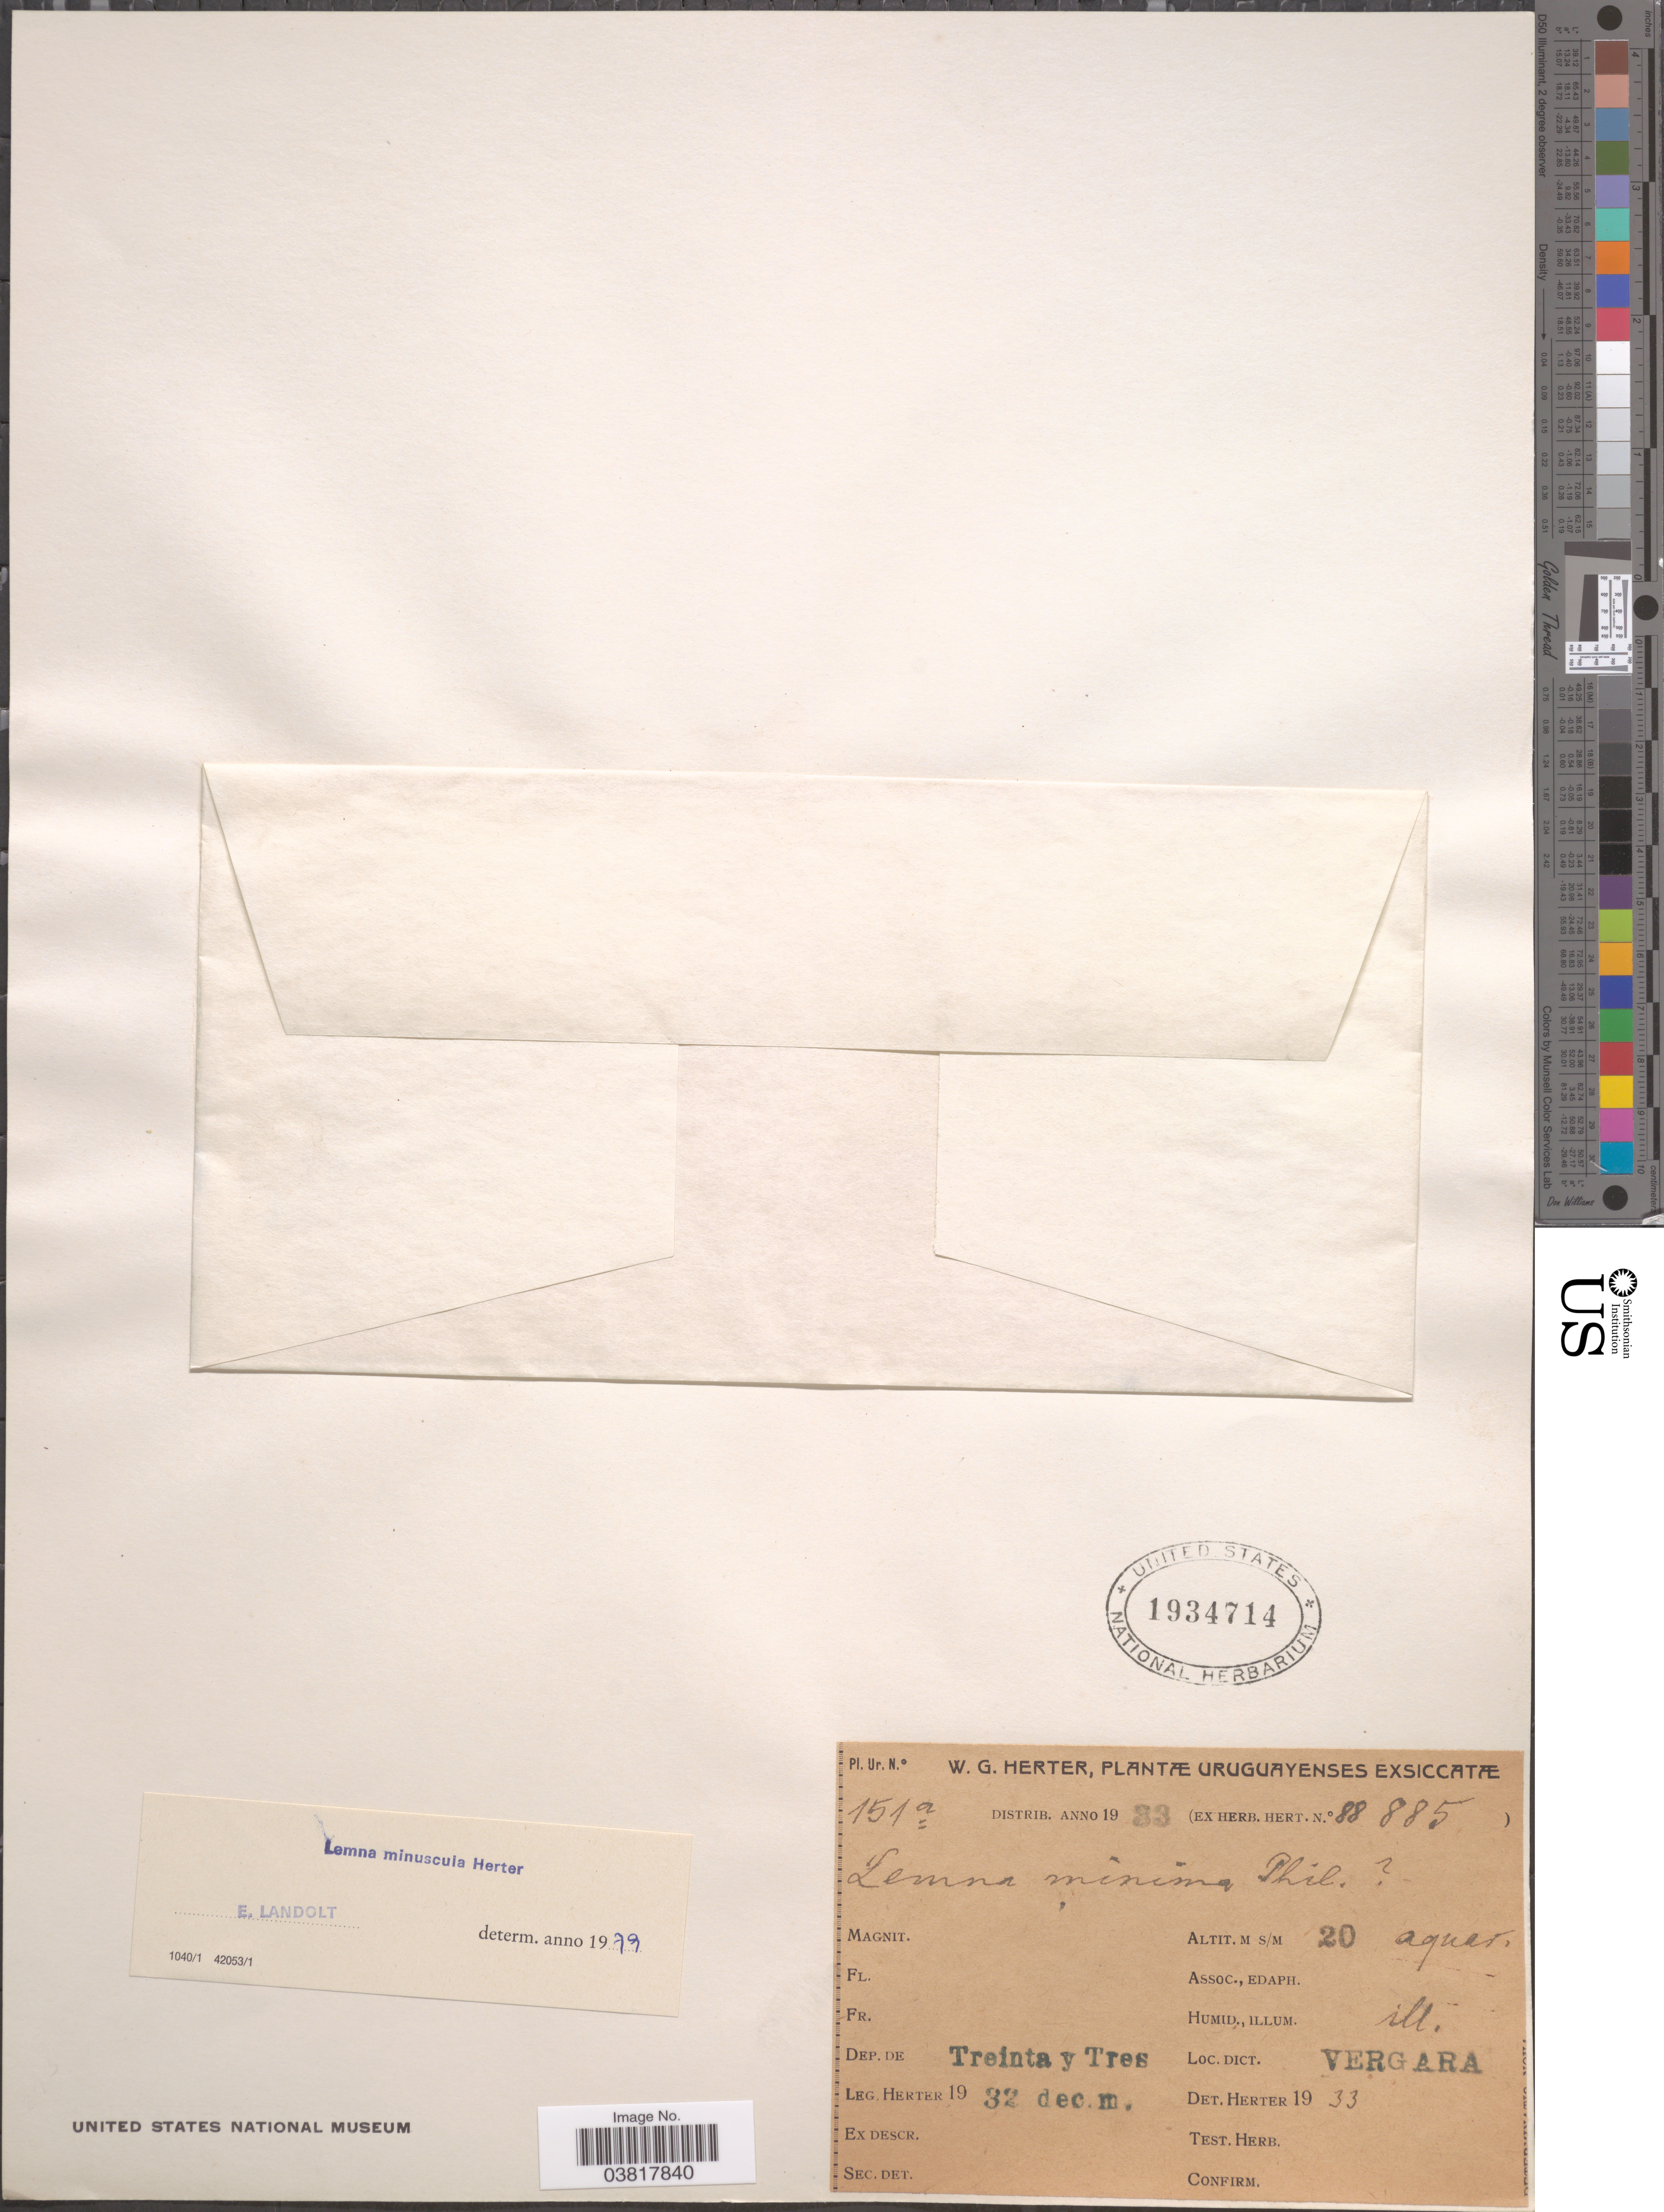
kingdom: Plantae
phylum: Tracheophyta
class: Liliopsida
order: Alismatales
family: Araceae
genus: Lemna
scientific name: Lemna minuscula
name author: Herter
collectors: W. G. Herter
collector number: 151a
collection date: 1932-12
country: Uruguay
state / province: Treinta y Tres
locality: Dep. de Treinta y Tres. Dict. Vergara.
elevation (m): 20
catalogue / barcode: US 1934714